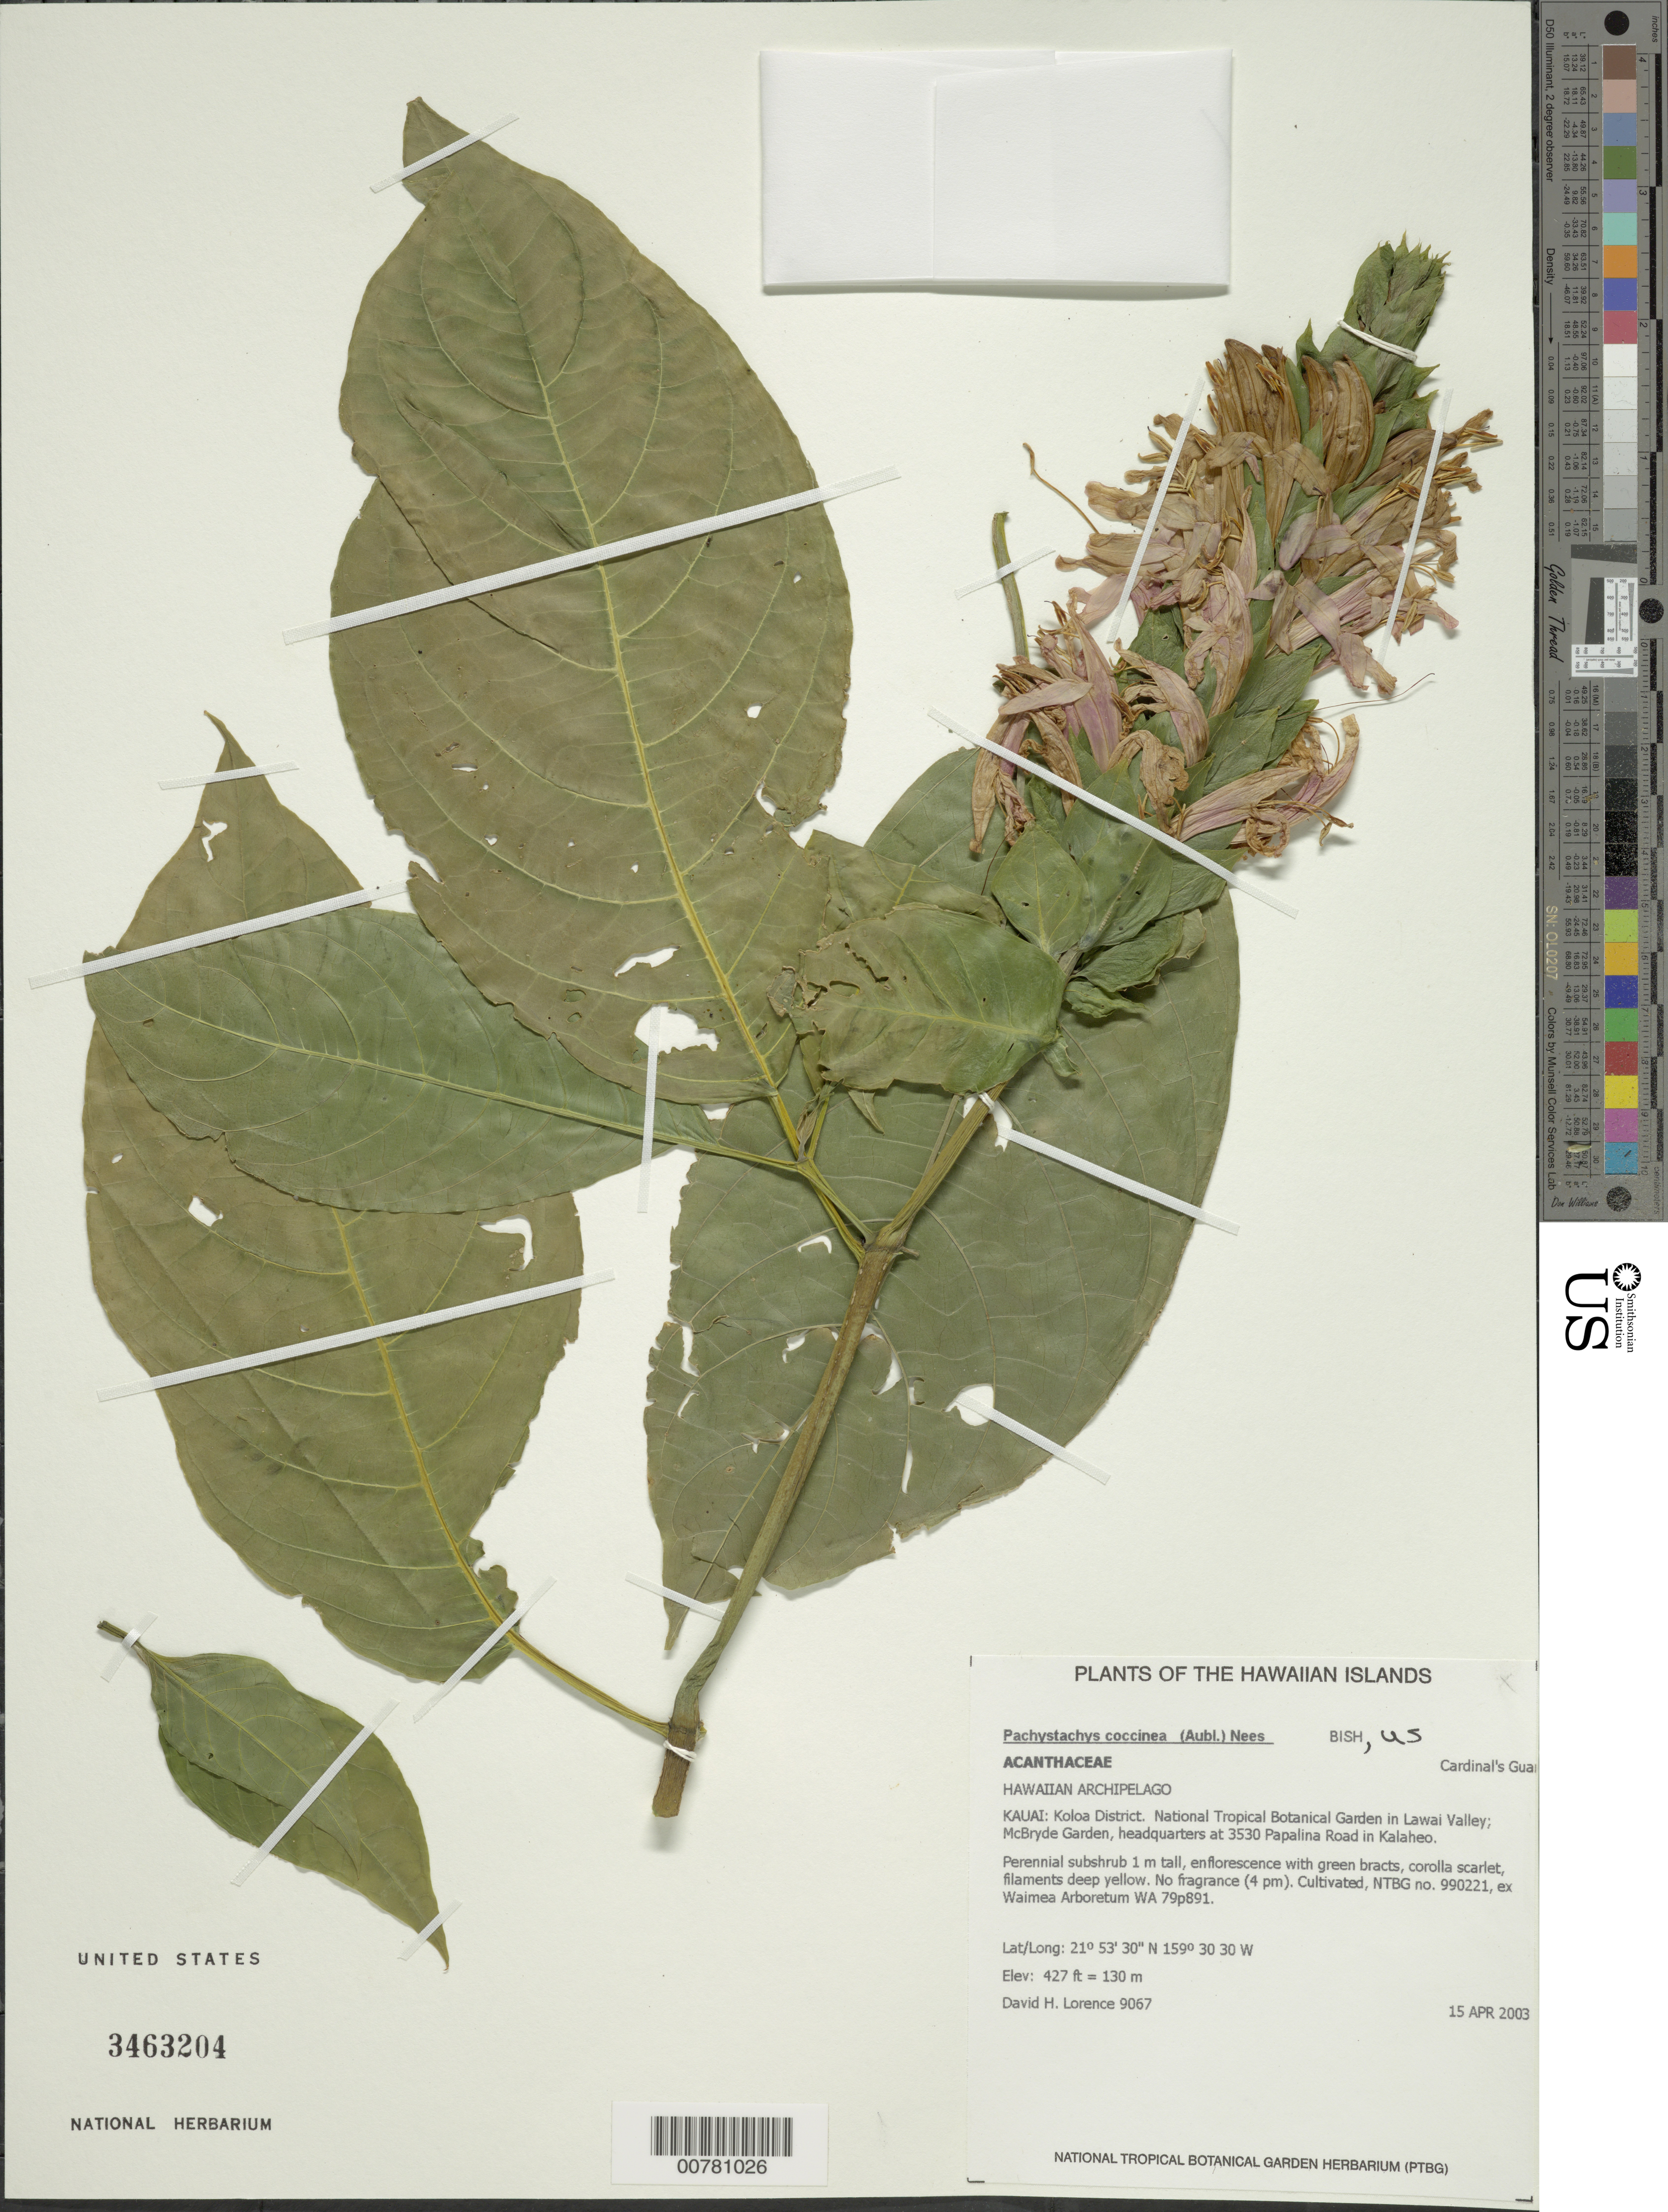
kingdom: Plantae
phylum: Tracheophyta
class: Magnoliopsida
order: Lamiales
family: Acanthaceae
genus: Pachystachys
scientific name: Pachystachys coccinea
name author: (Aubl.) Nees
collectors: D. Lorence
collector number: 9067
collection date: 2003-04-15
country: United States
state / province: Hawaii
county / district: Kauai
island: Kaua'i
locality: National Tropical Botanical Garden in Lawai Valley; McBryde Garden, Headquarters at 3530 Papalina Road in Kalaheo.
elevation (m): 130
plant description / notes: NTBG 990221, ex Waimea Arboretum WA 79p891.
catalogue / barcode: US 3463204